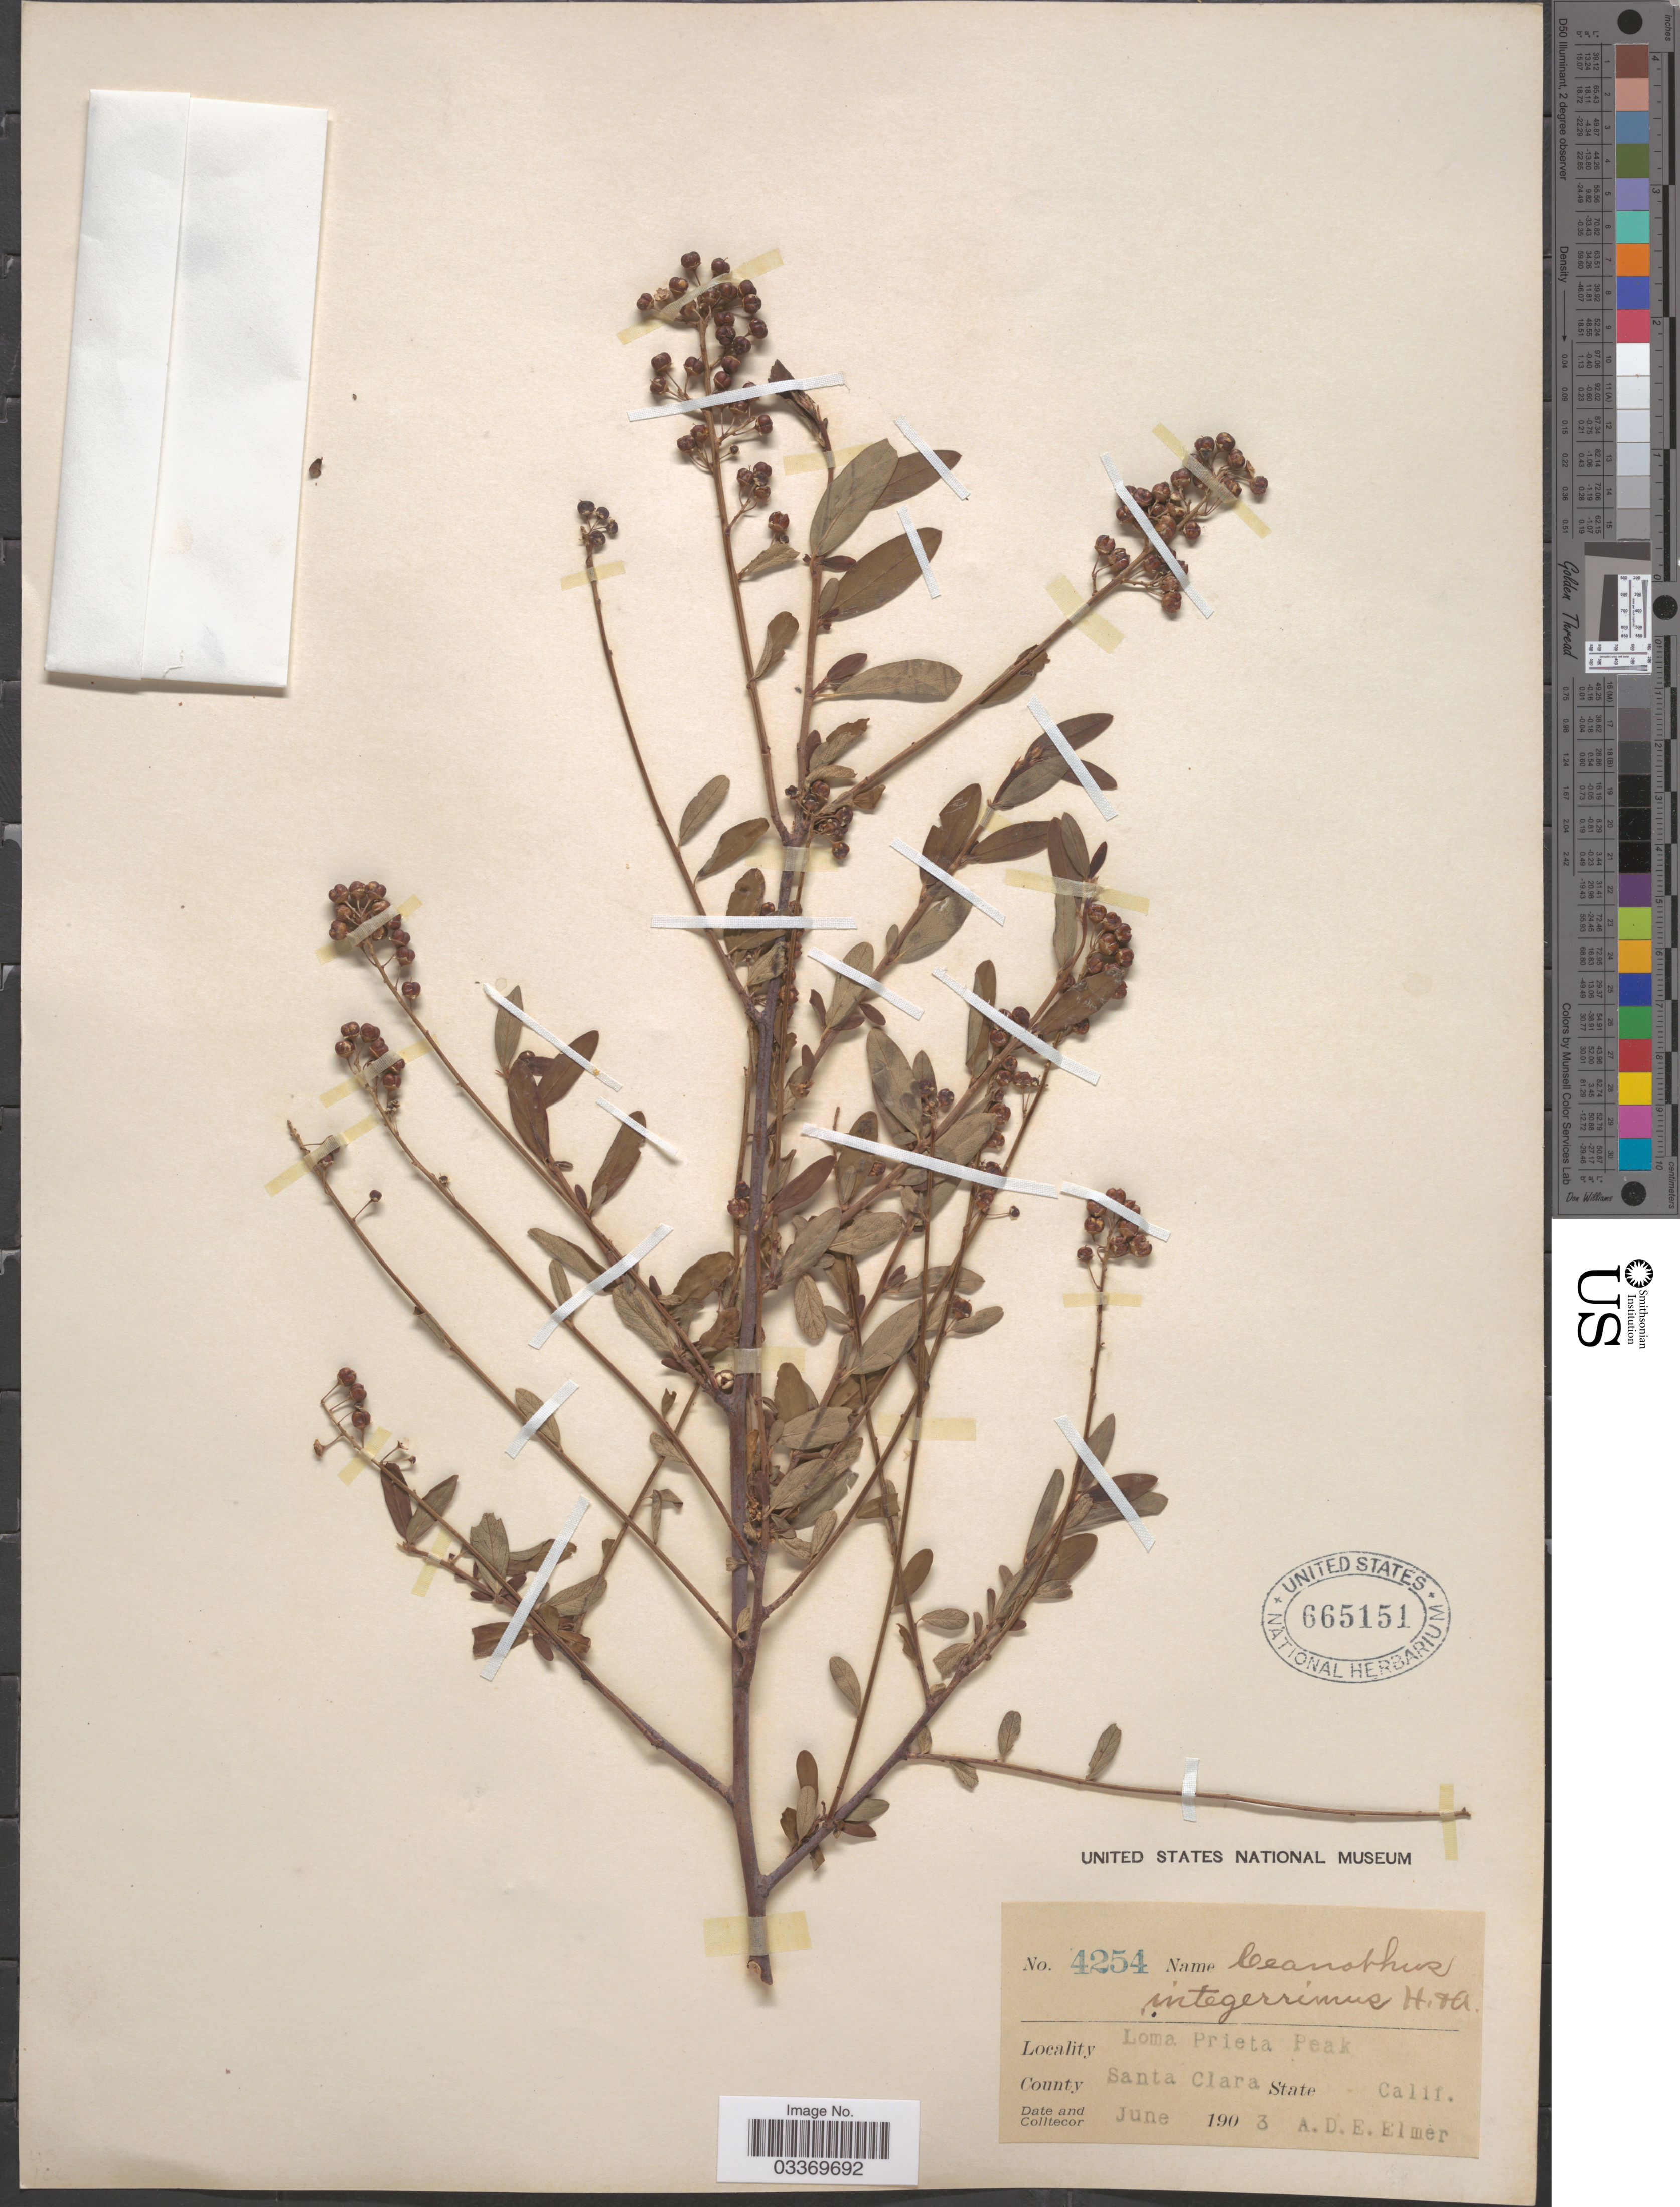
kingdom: Plantae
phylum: Tracheophyta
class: Magnoliopsida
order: Rosales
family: Rhamnaceae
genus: Ceanothus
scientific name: Ceanothus integerrimus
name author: Hook. & Arn.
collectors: A. D. E. Elmer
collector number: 4254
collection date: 1903-06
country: United States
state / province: California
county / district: Santa Clara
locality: Loma Prieta Peak. County Santa Clara.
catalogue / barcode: US 665151